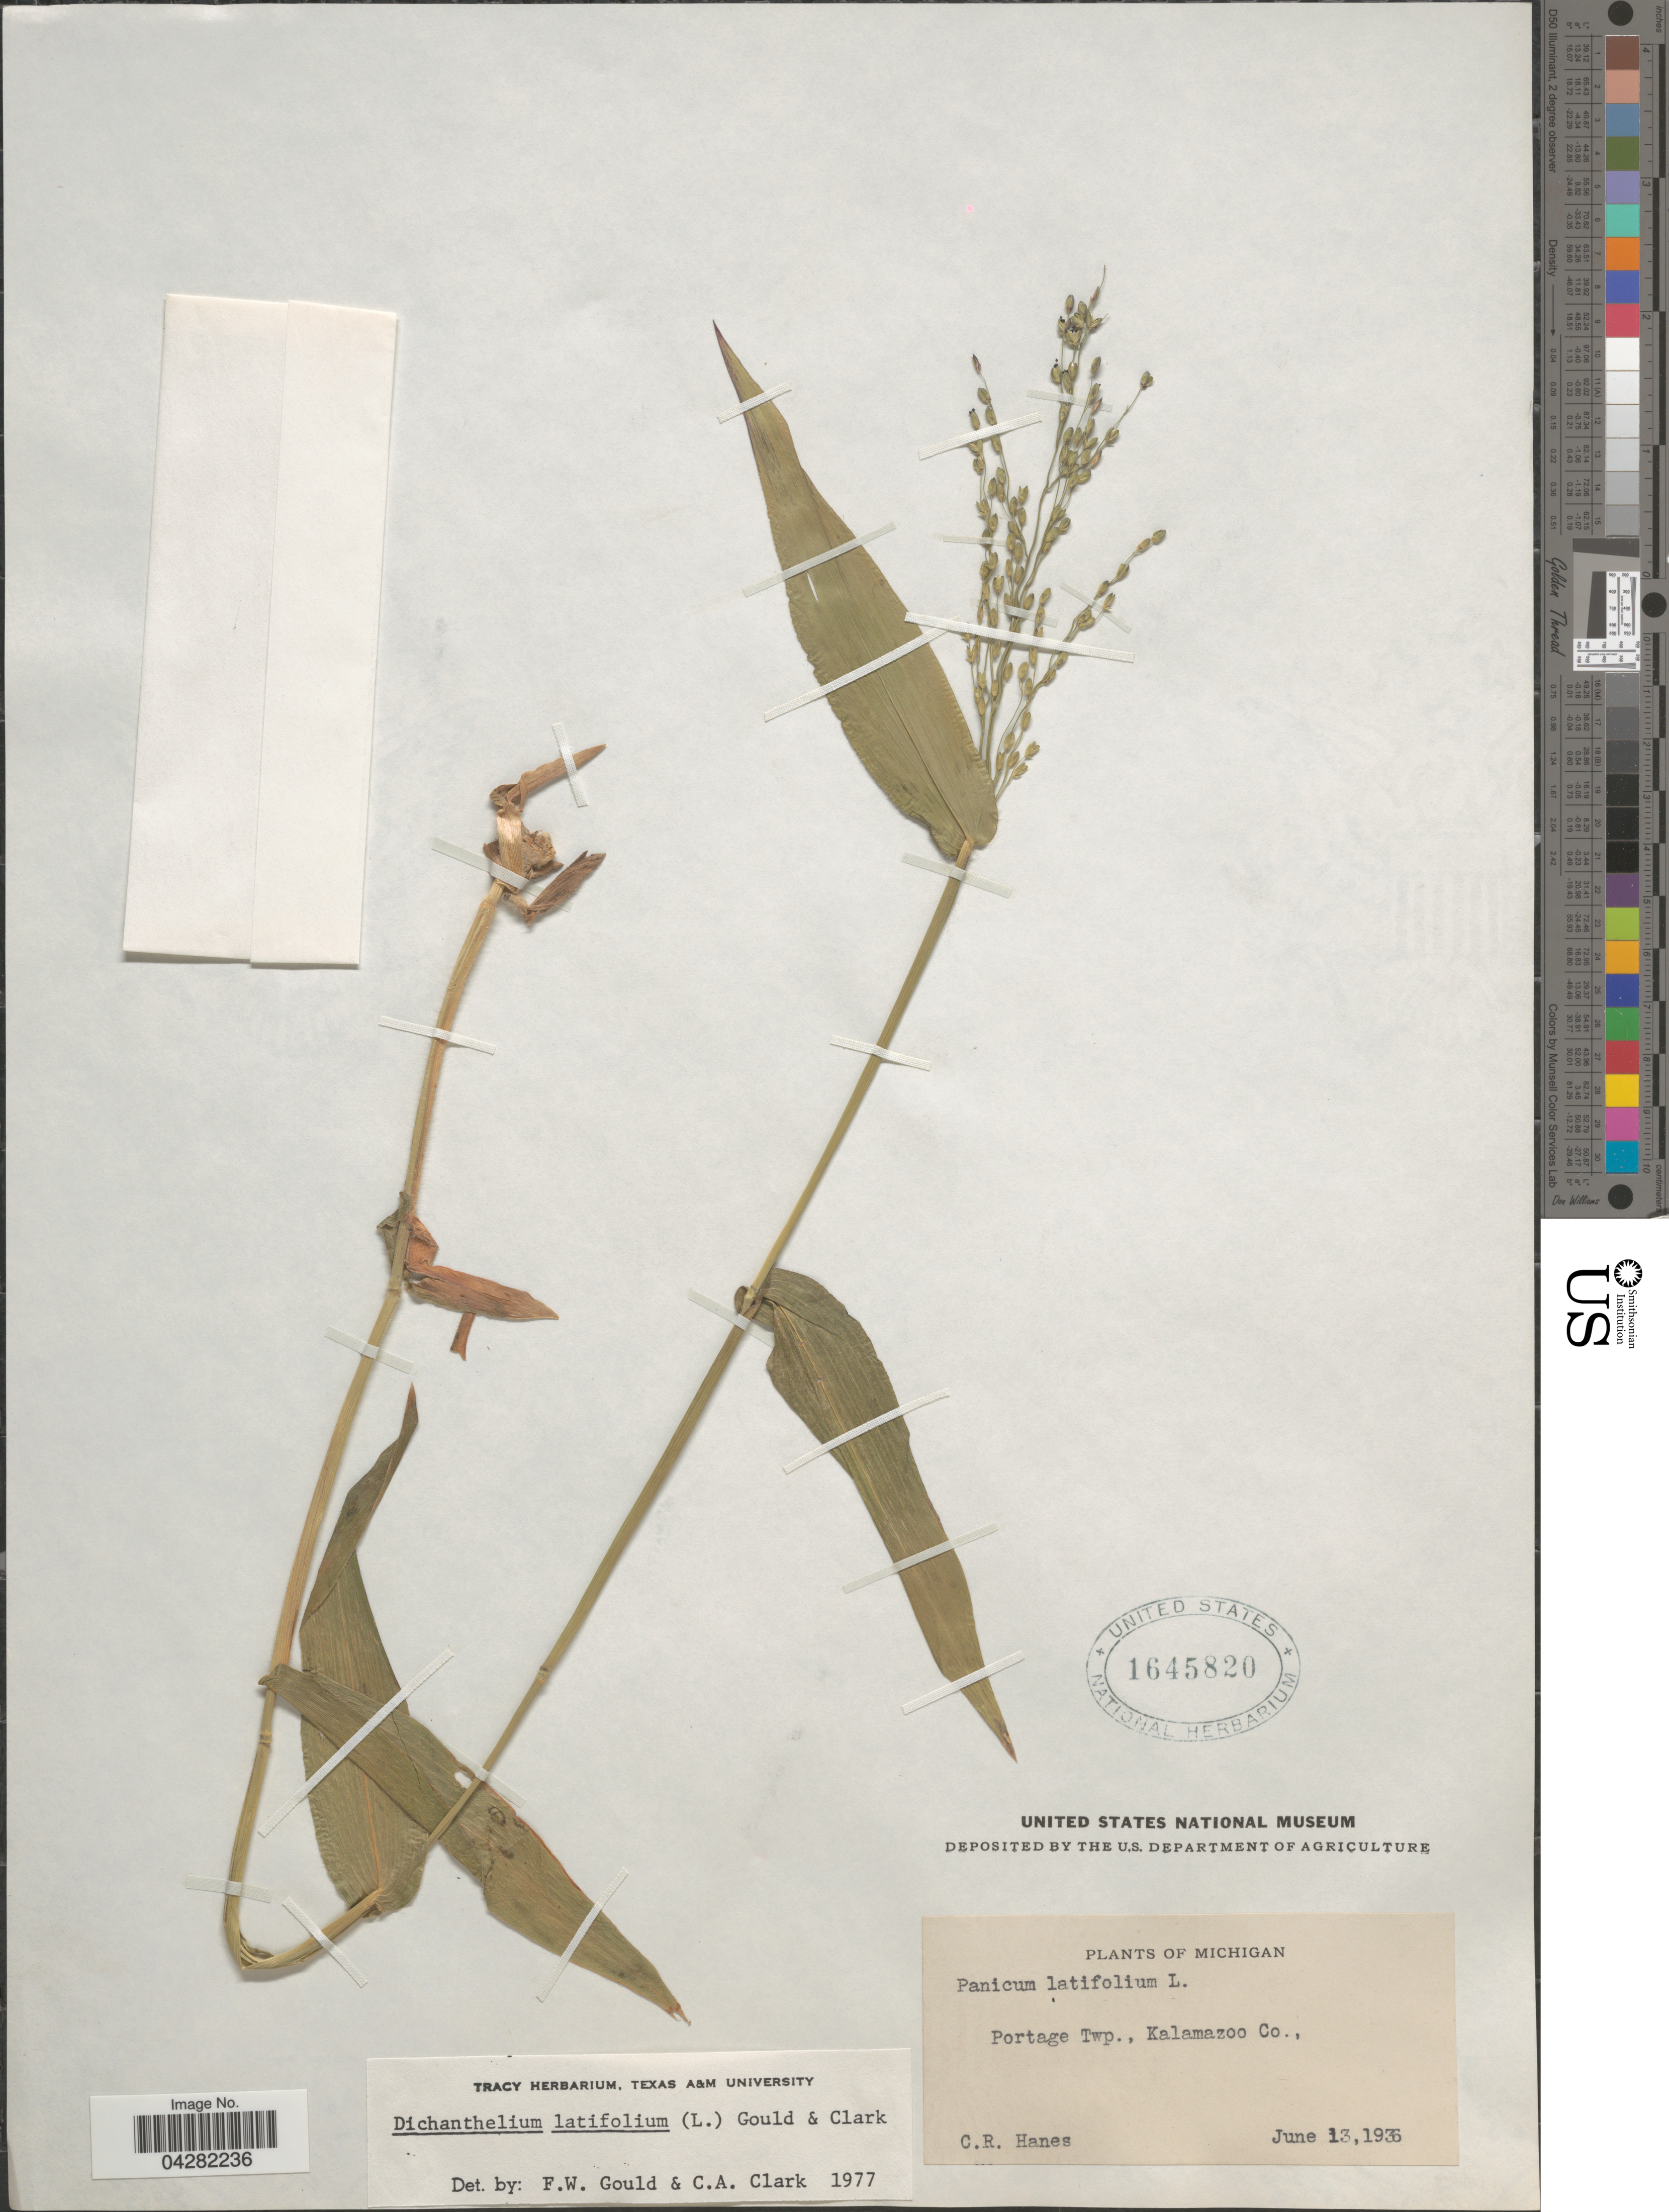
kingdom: Plantae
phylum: Tracheophyta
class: Liliopsida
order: Poales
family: Poaceae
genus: Dichanthelium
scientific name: Dichanthelium laxiflorum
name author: (Lam.) Gould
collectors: C. Hanes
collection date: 1936-06-13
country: United States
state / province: Michigan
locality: Portage Twp., Kalamazoo Co.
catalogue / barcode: US 1645820